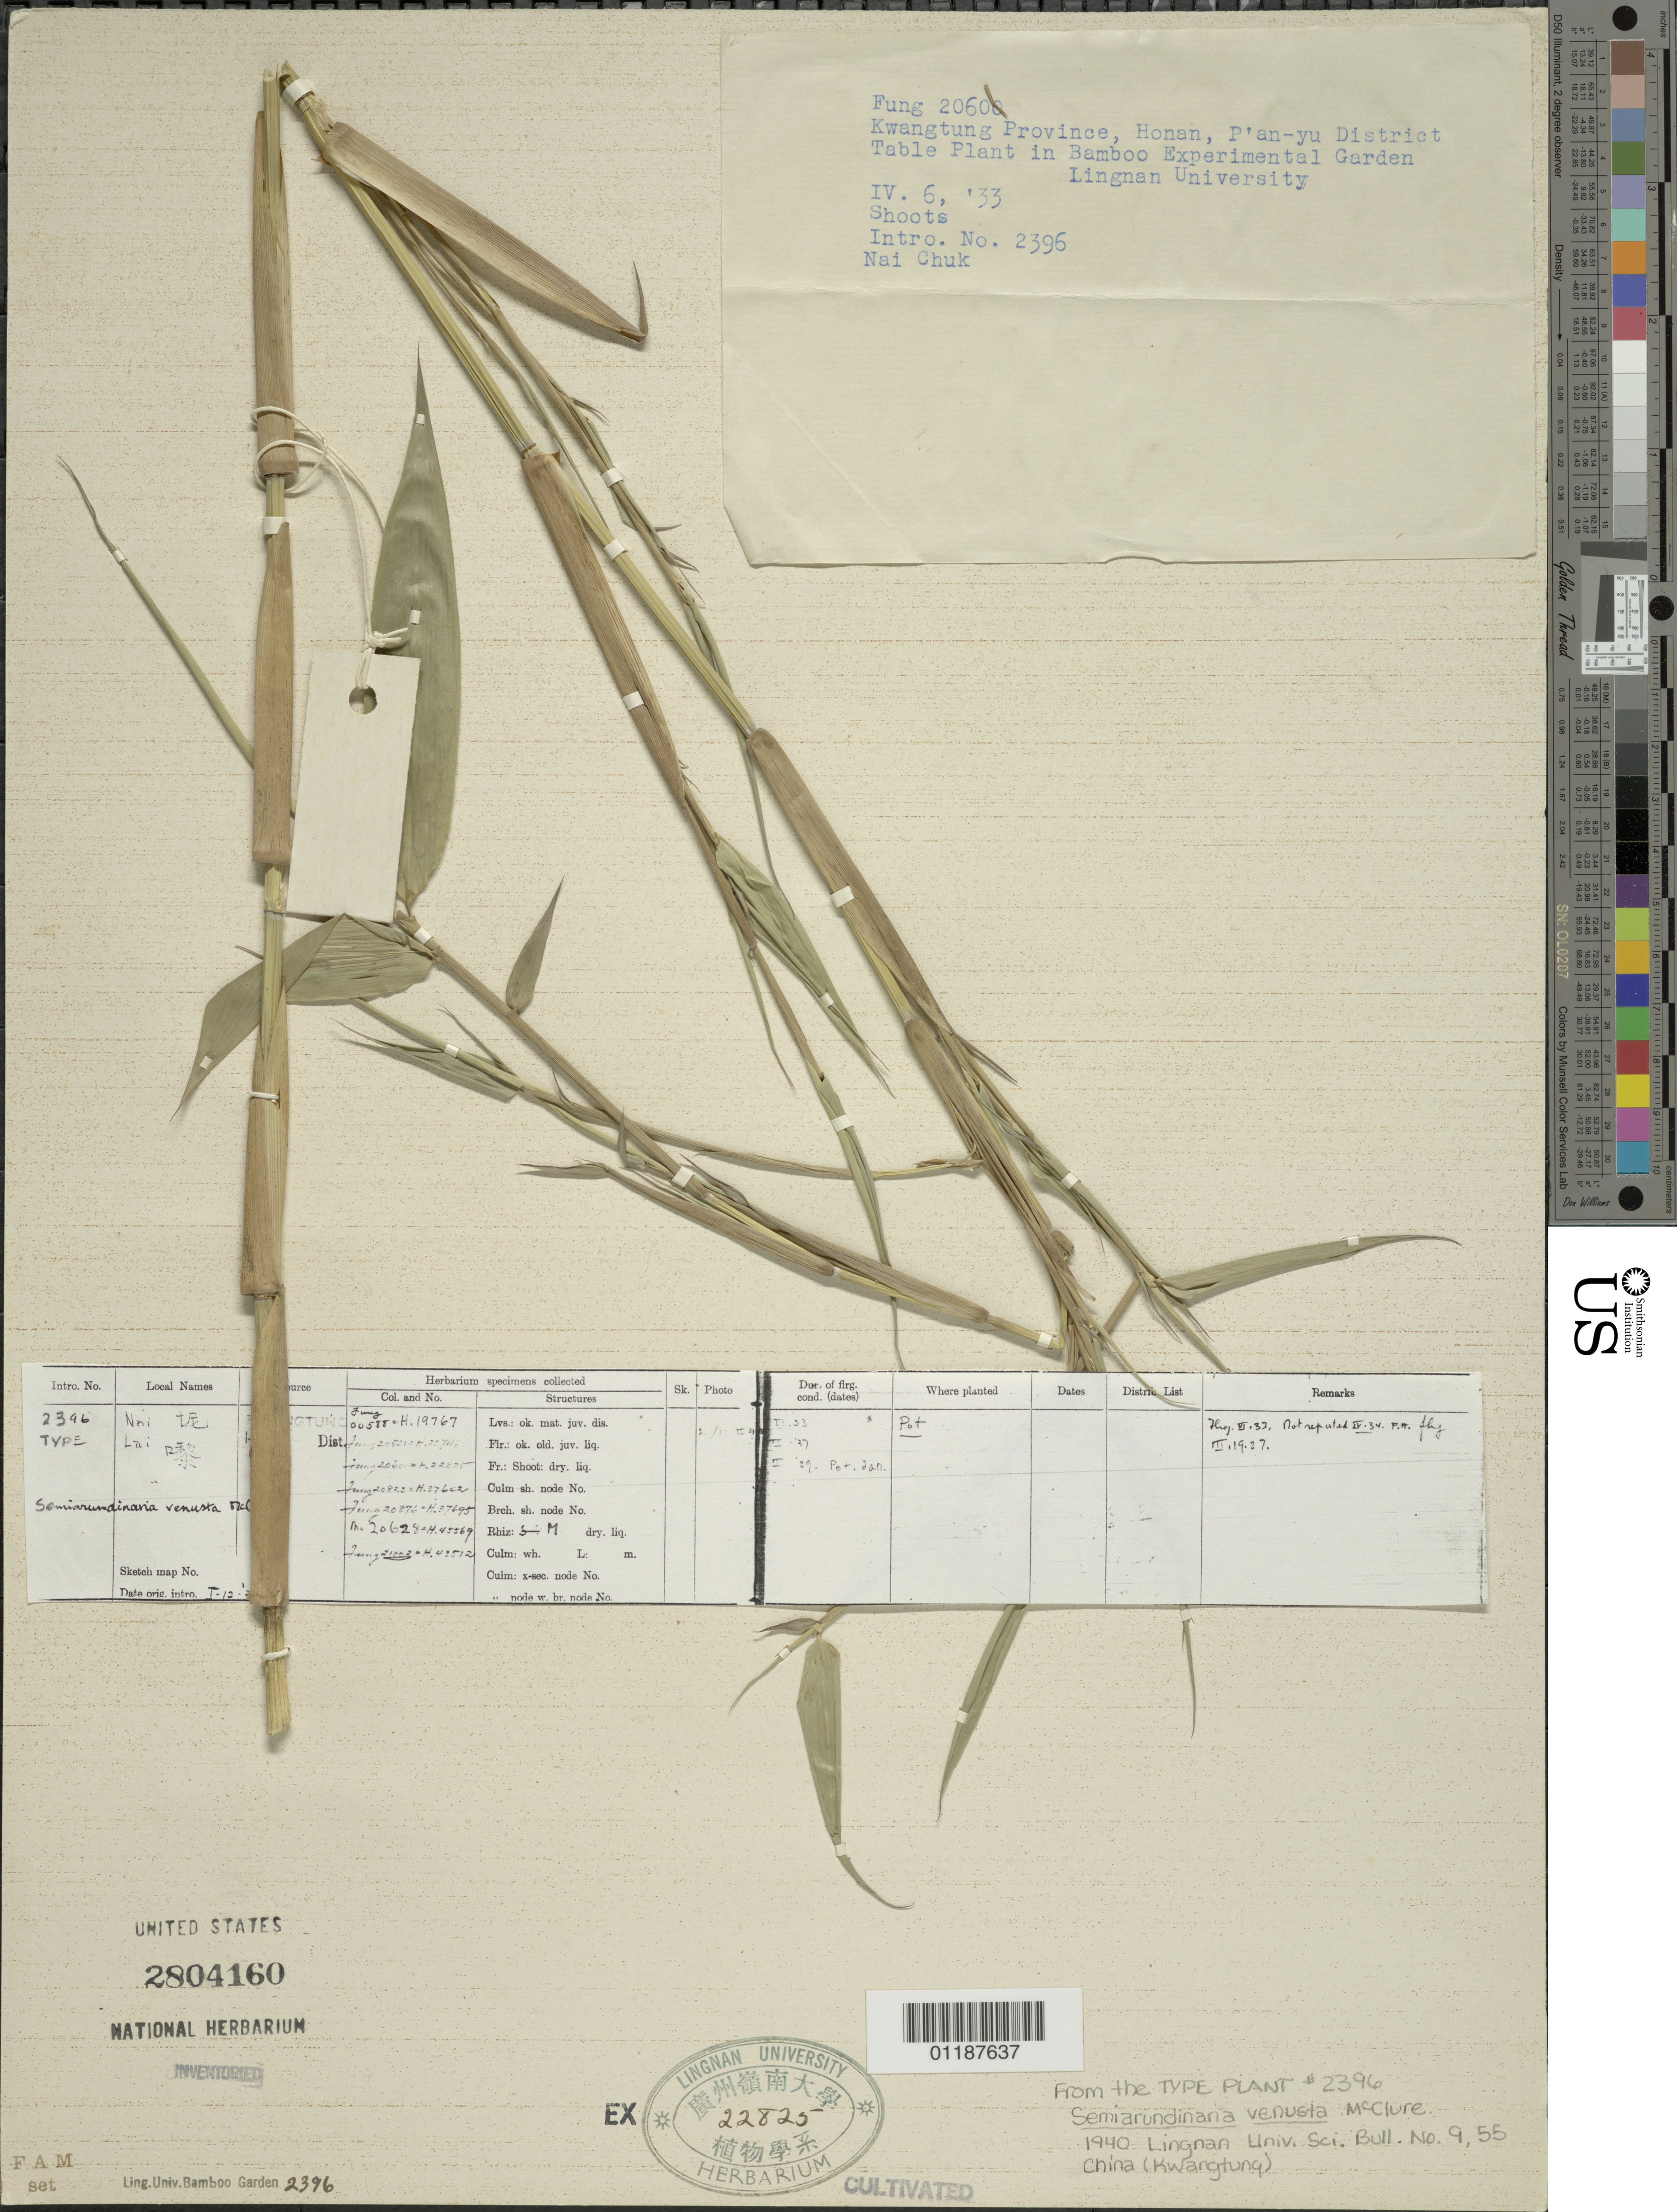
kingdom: Plantae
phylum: Tracheophyta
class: Liliopsida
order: Poales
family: Poaceae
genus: Semiarundinaria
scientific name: Semiarundinaria venusta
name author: McClure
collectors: H. L. Fung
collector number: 20600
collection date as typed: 06 Apr 1933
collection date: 1933-04-06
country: China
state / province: Guangdong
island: Honam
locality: Lingnan univ. bg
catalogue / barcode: US 2804160